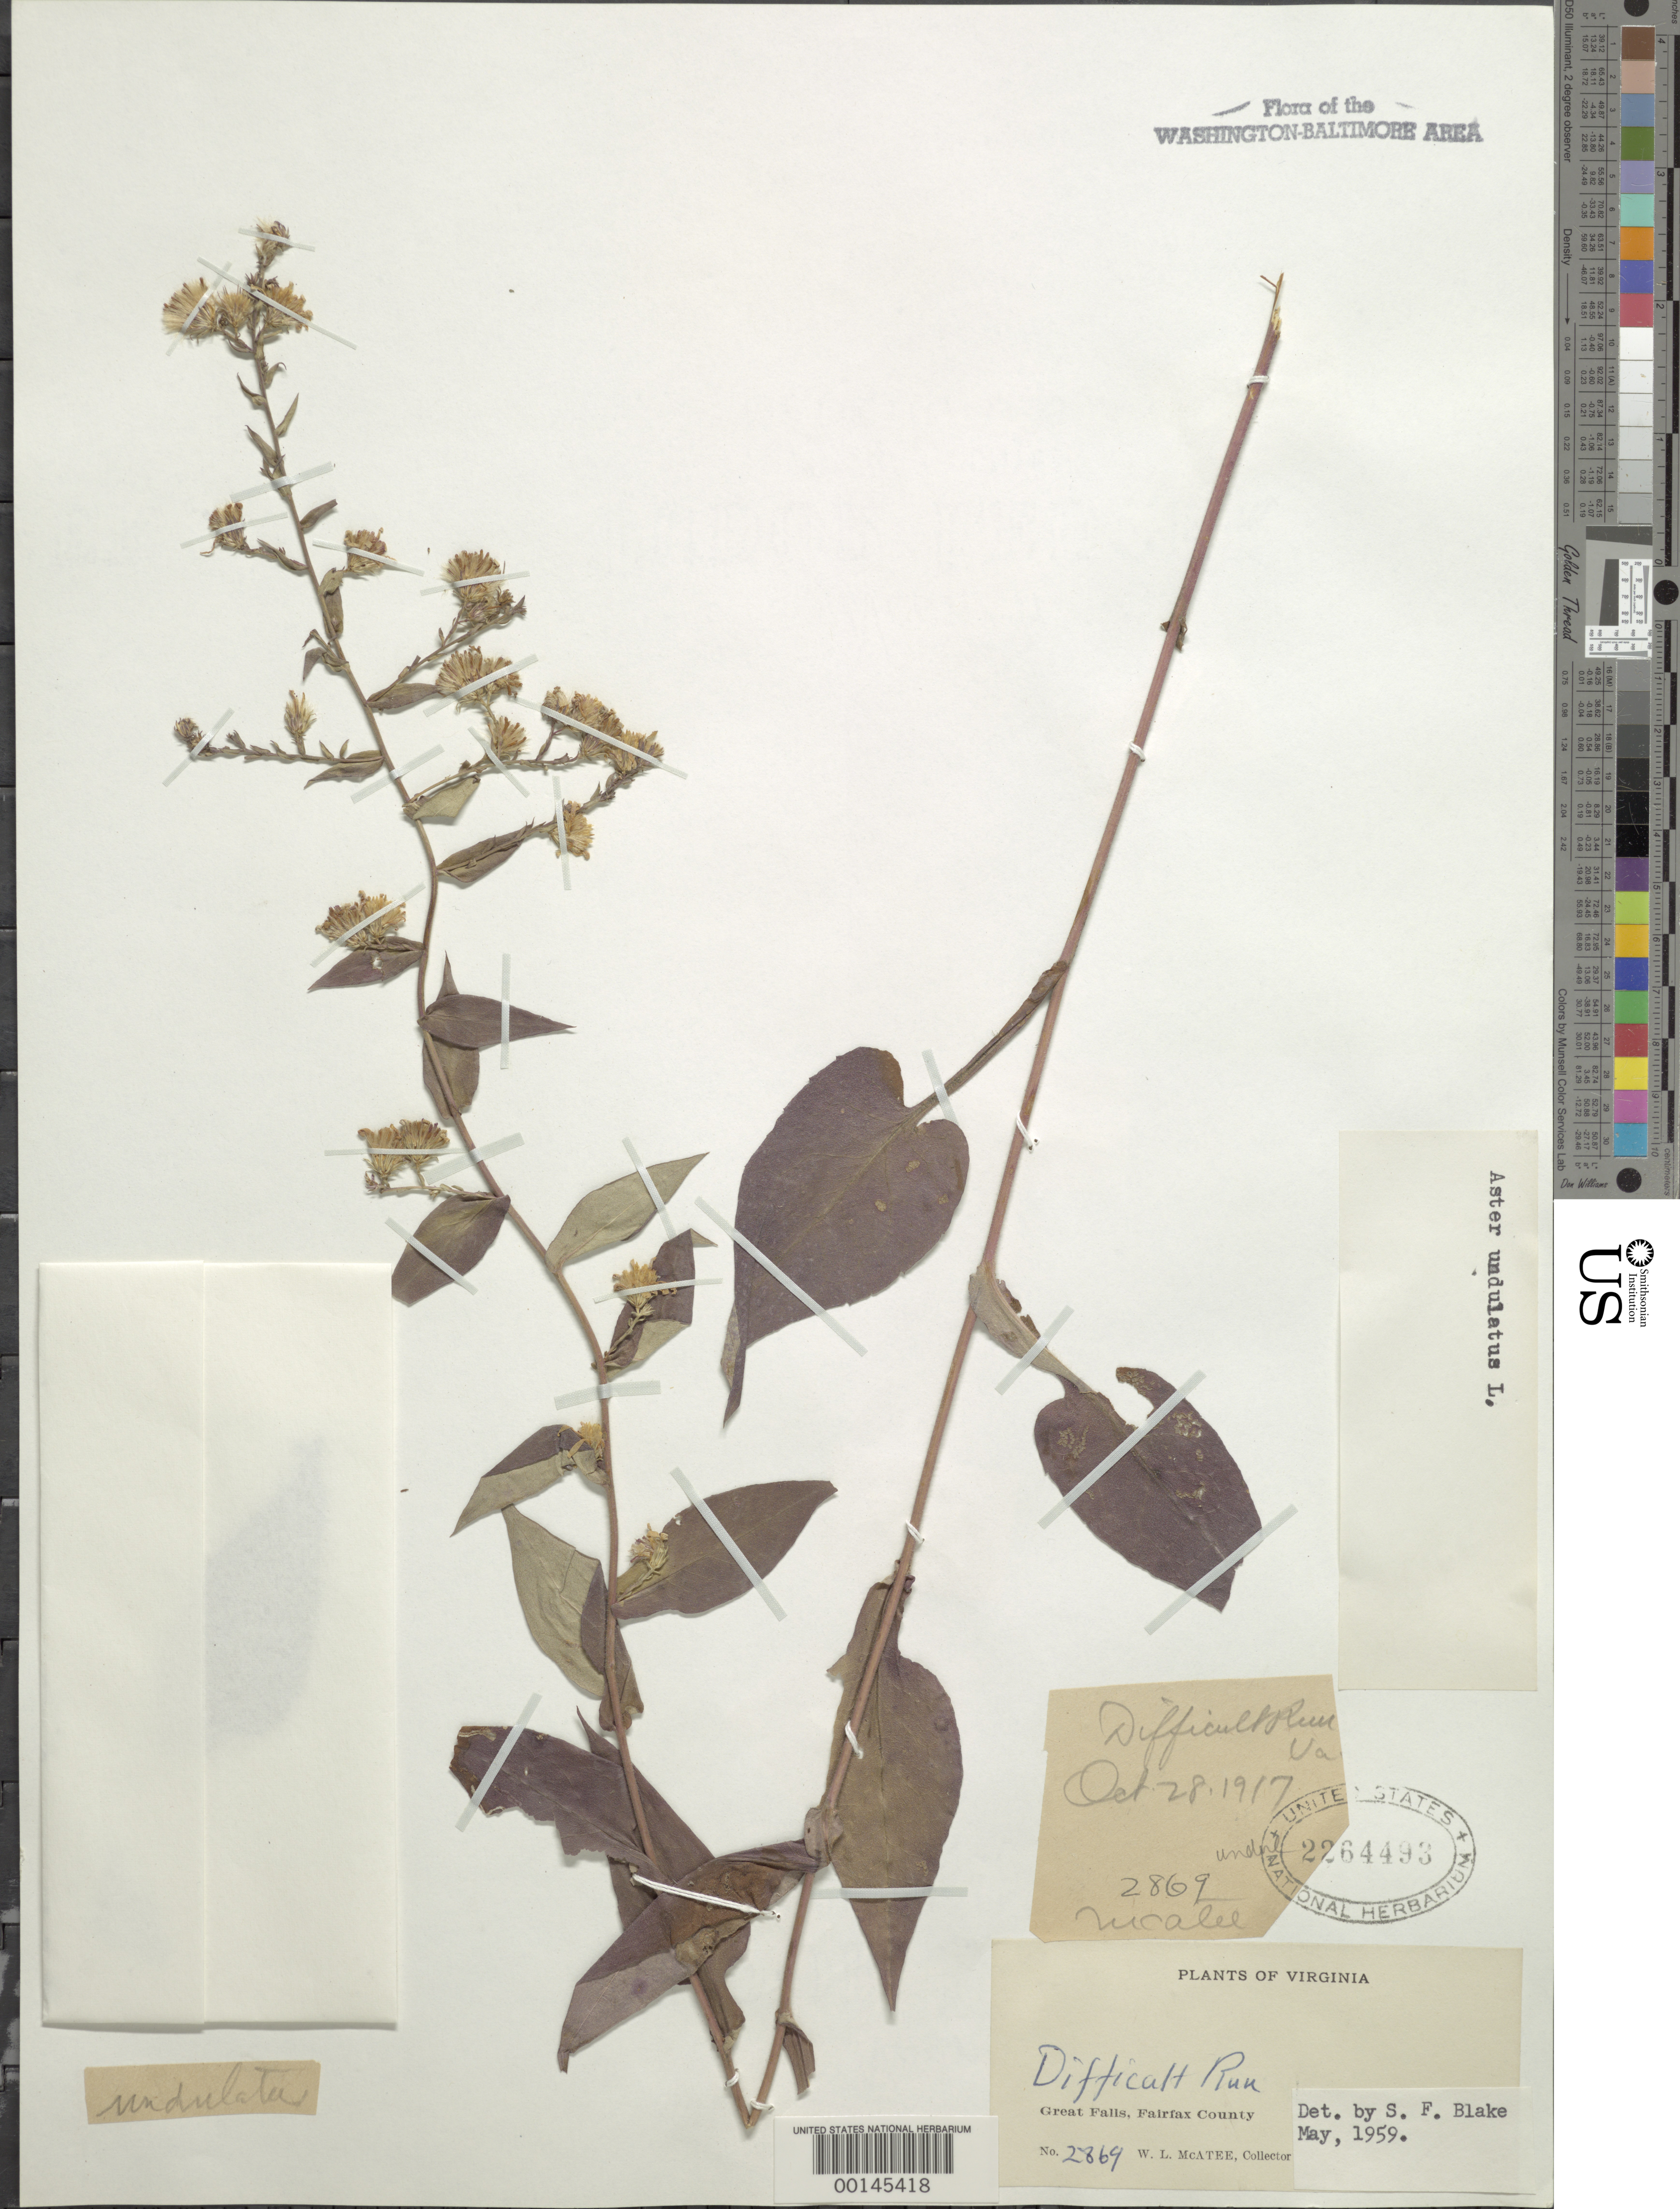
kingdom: Plantae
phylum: Tracheophyta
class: Magnoliopsida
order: Asterales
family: Asteraceae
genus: Symphyotrichum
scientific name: Symphyotrichum undulatum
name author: (L.) G.L. Nesom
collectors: W. McAtee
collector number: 2869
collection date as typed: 28 Oct 1917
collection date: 1917-10-28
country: United States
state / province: Virginia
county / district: Fairfax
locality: Difficult Run C. & O. Canal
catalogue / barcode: US 2264493